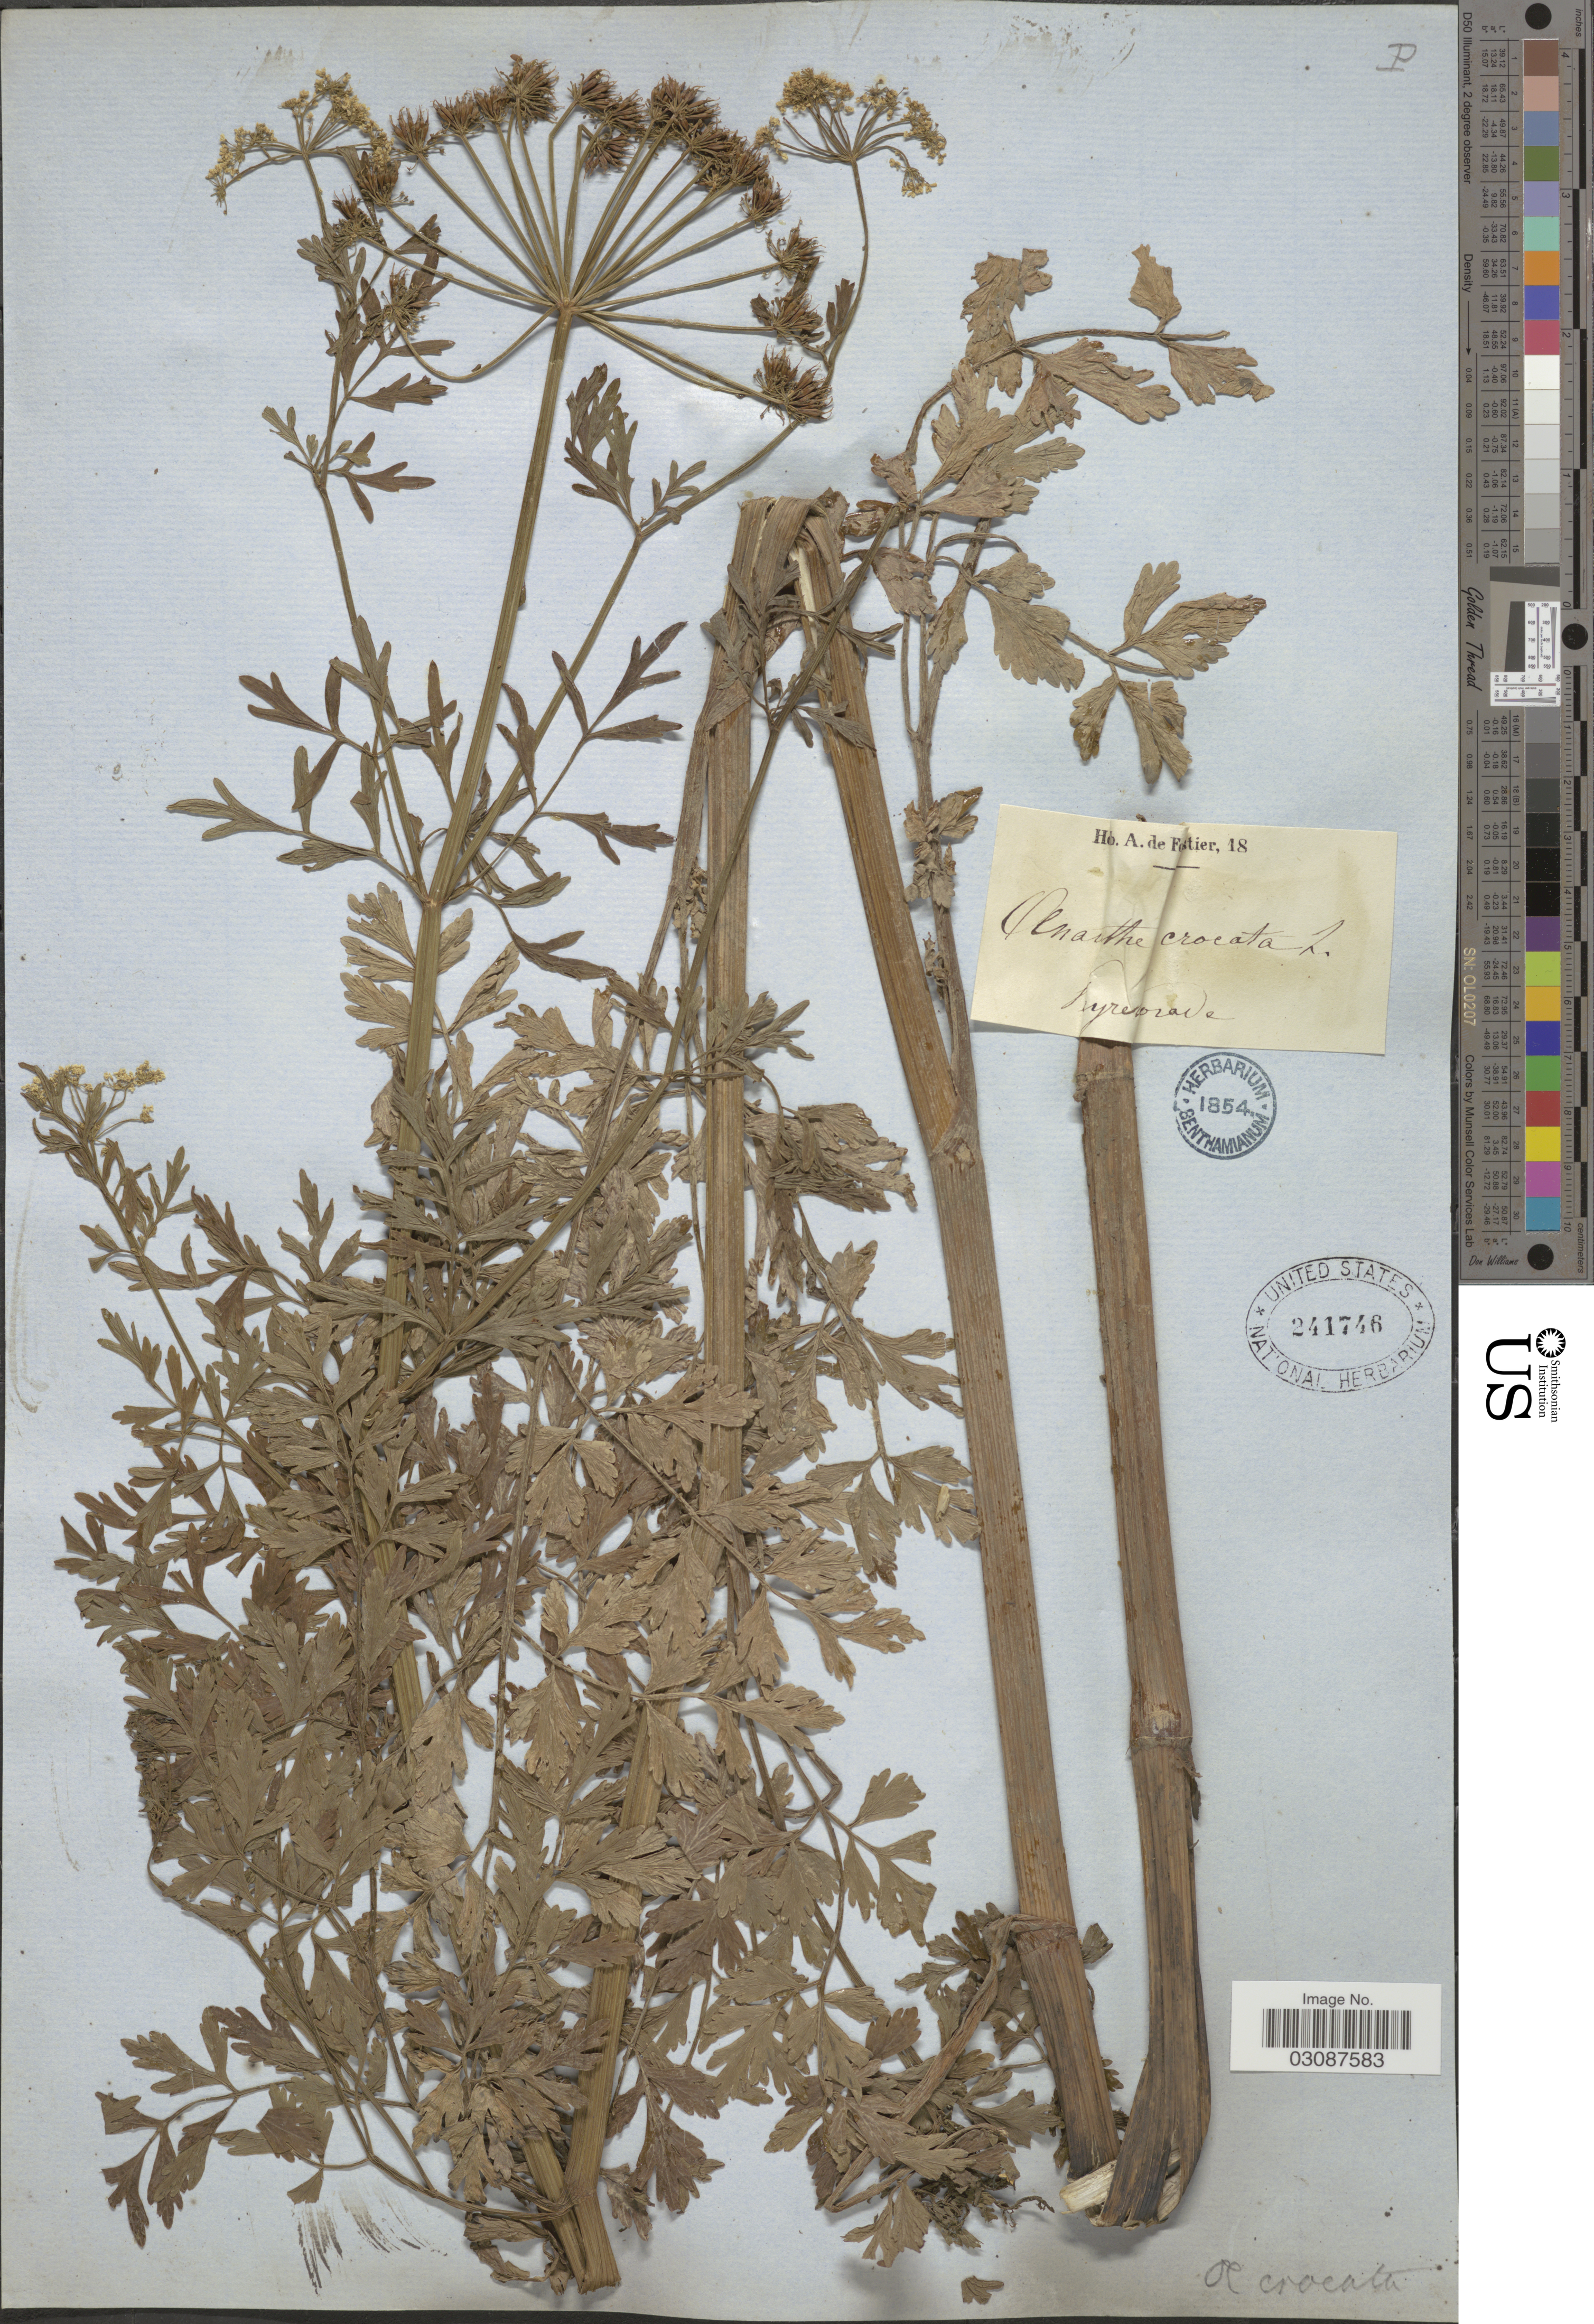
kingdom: Plantae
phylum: Tracheophyta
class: Magnoliopsida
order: Apiales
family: Apiaceae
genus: Oenanthe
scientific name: Oenanthe crocata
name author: L.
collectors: Herb. A. de Forestier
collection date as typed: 18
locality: Nyre [illegible text]rade. [interpreted]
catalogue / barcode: US 241746